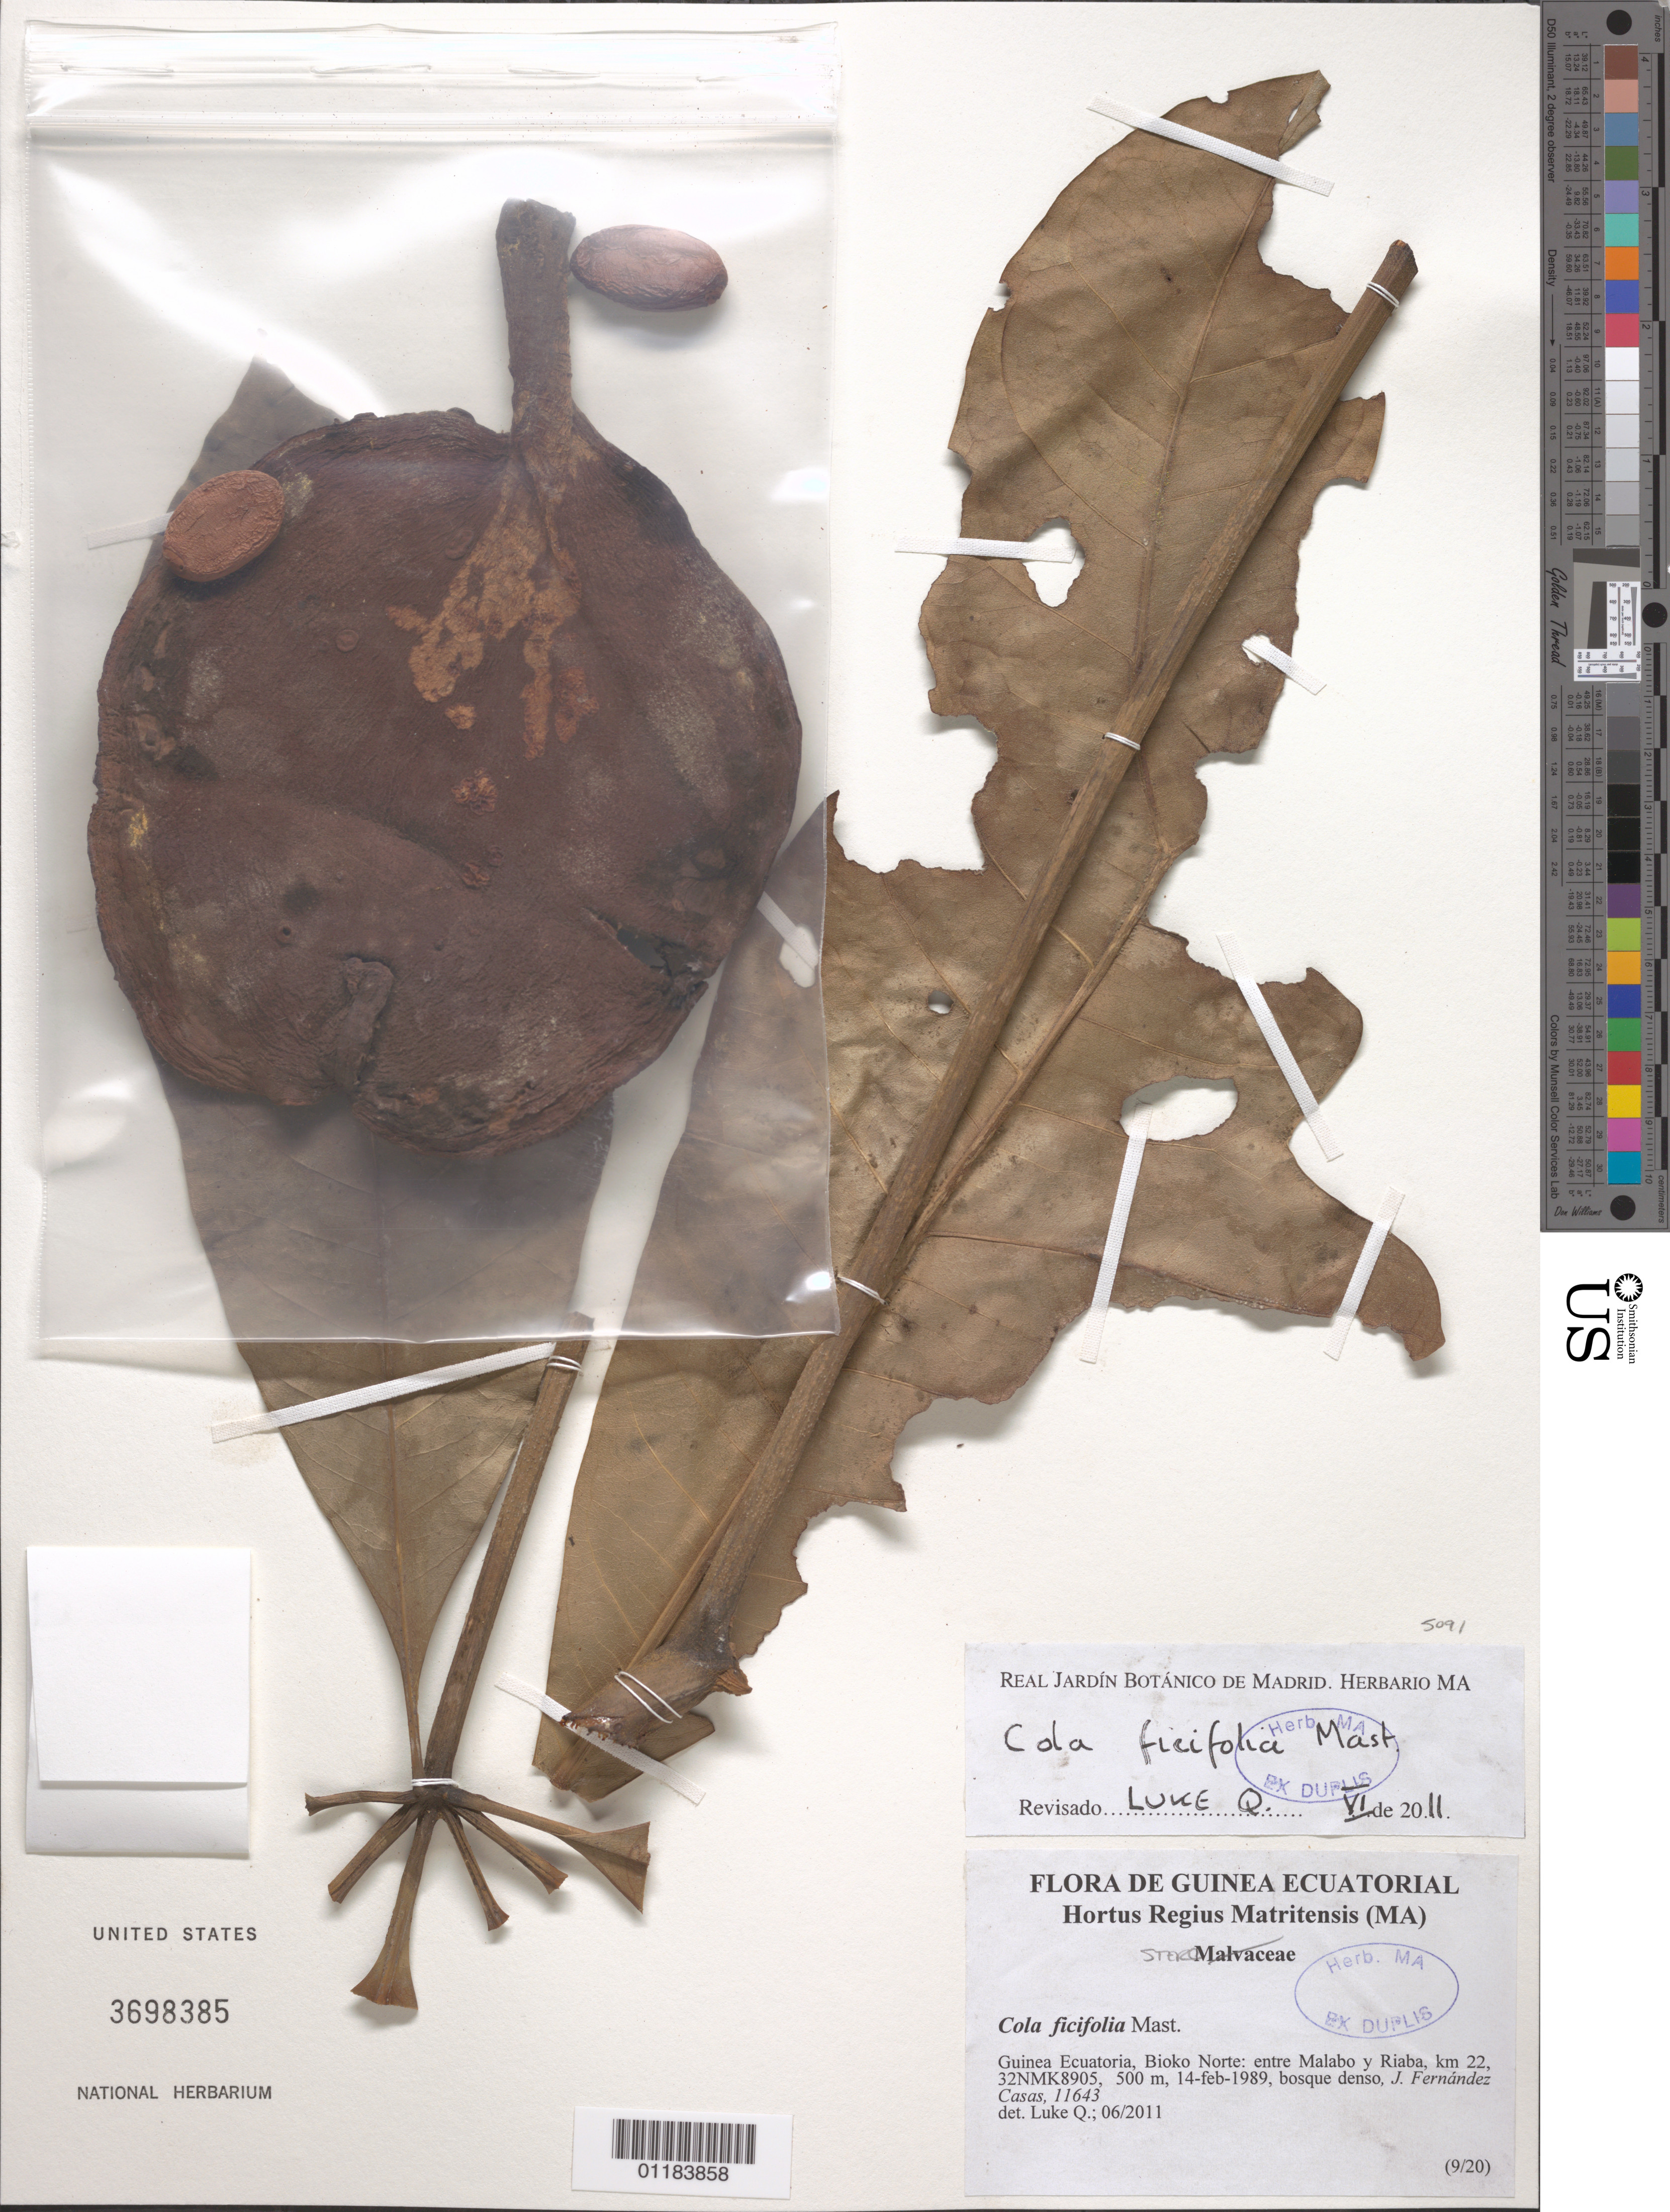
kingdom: Plantae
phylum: Tracheophyta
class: Magnoliopsida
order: Malvales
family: Malvaceae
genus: Cola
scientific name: Cola ficifolia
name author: Mast.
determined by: Luke Q.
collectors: F. J. Fernández Casas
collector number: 11643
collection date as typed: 14 Feb 1989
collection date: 1989-02-14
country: Equatorial Guinea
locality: Bioko Norte: entre Malabo y Riaba, km 22, 32NMK8905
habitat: bosque denso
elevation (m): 500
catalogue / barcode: US 3698386